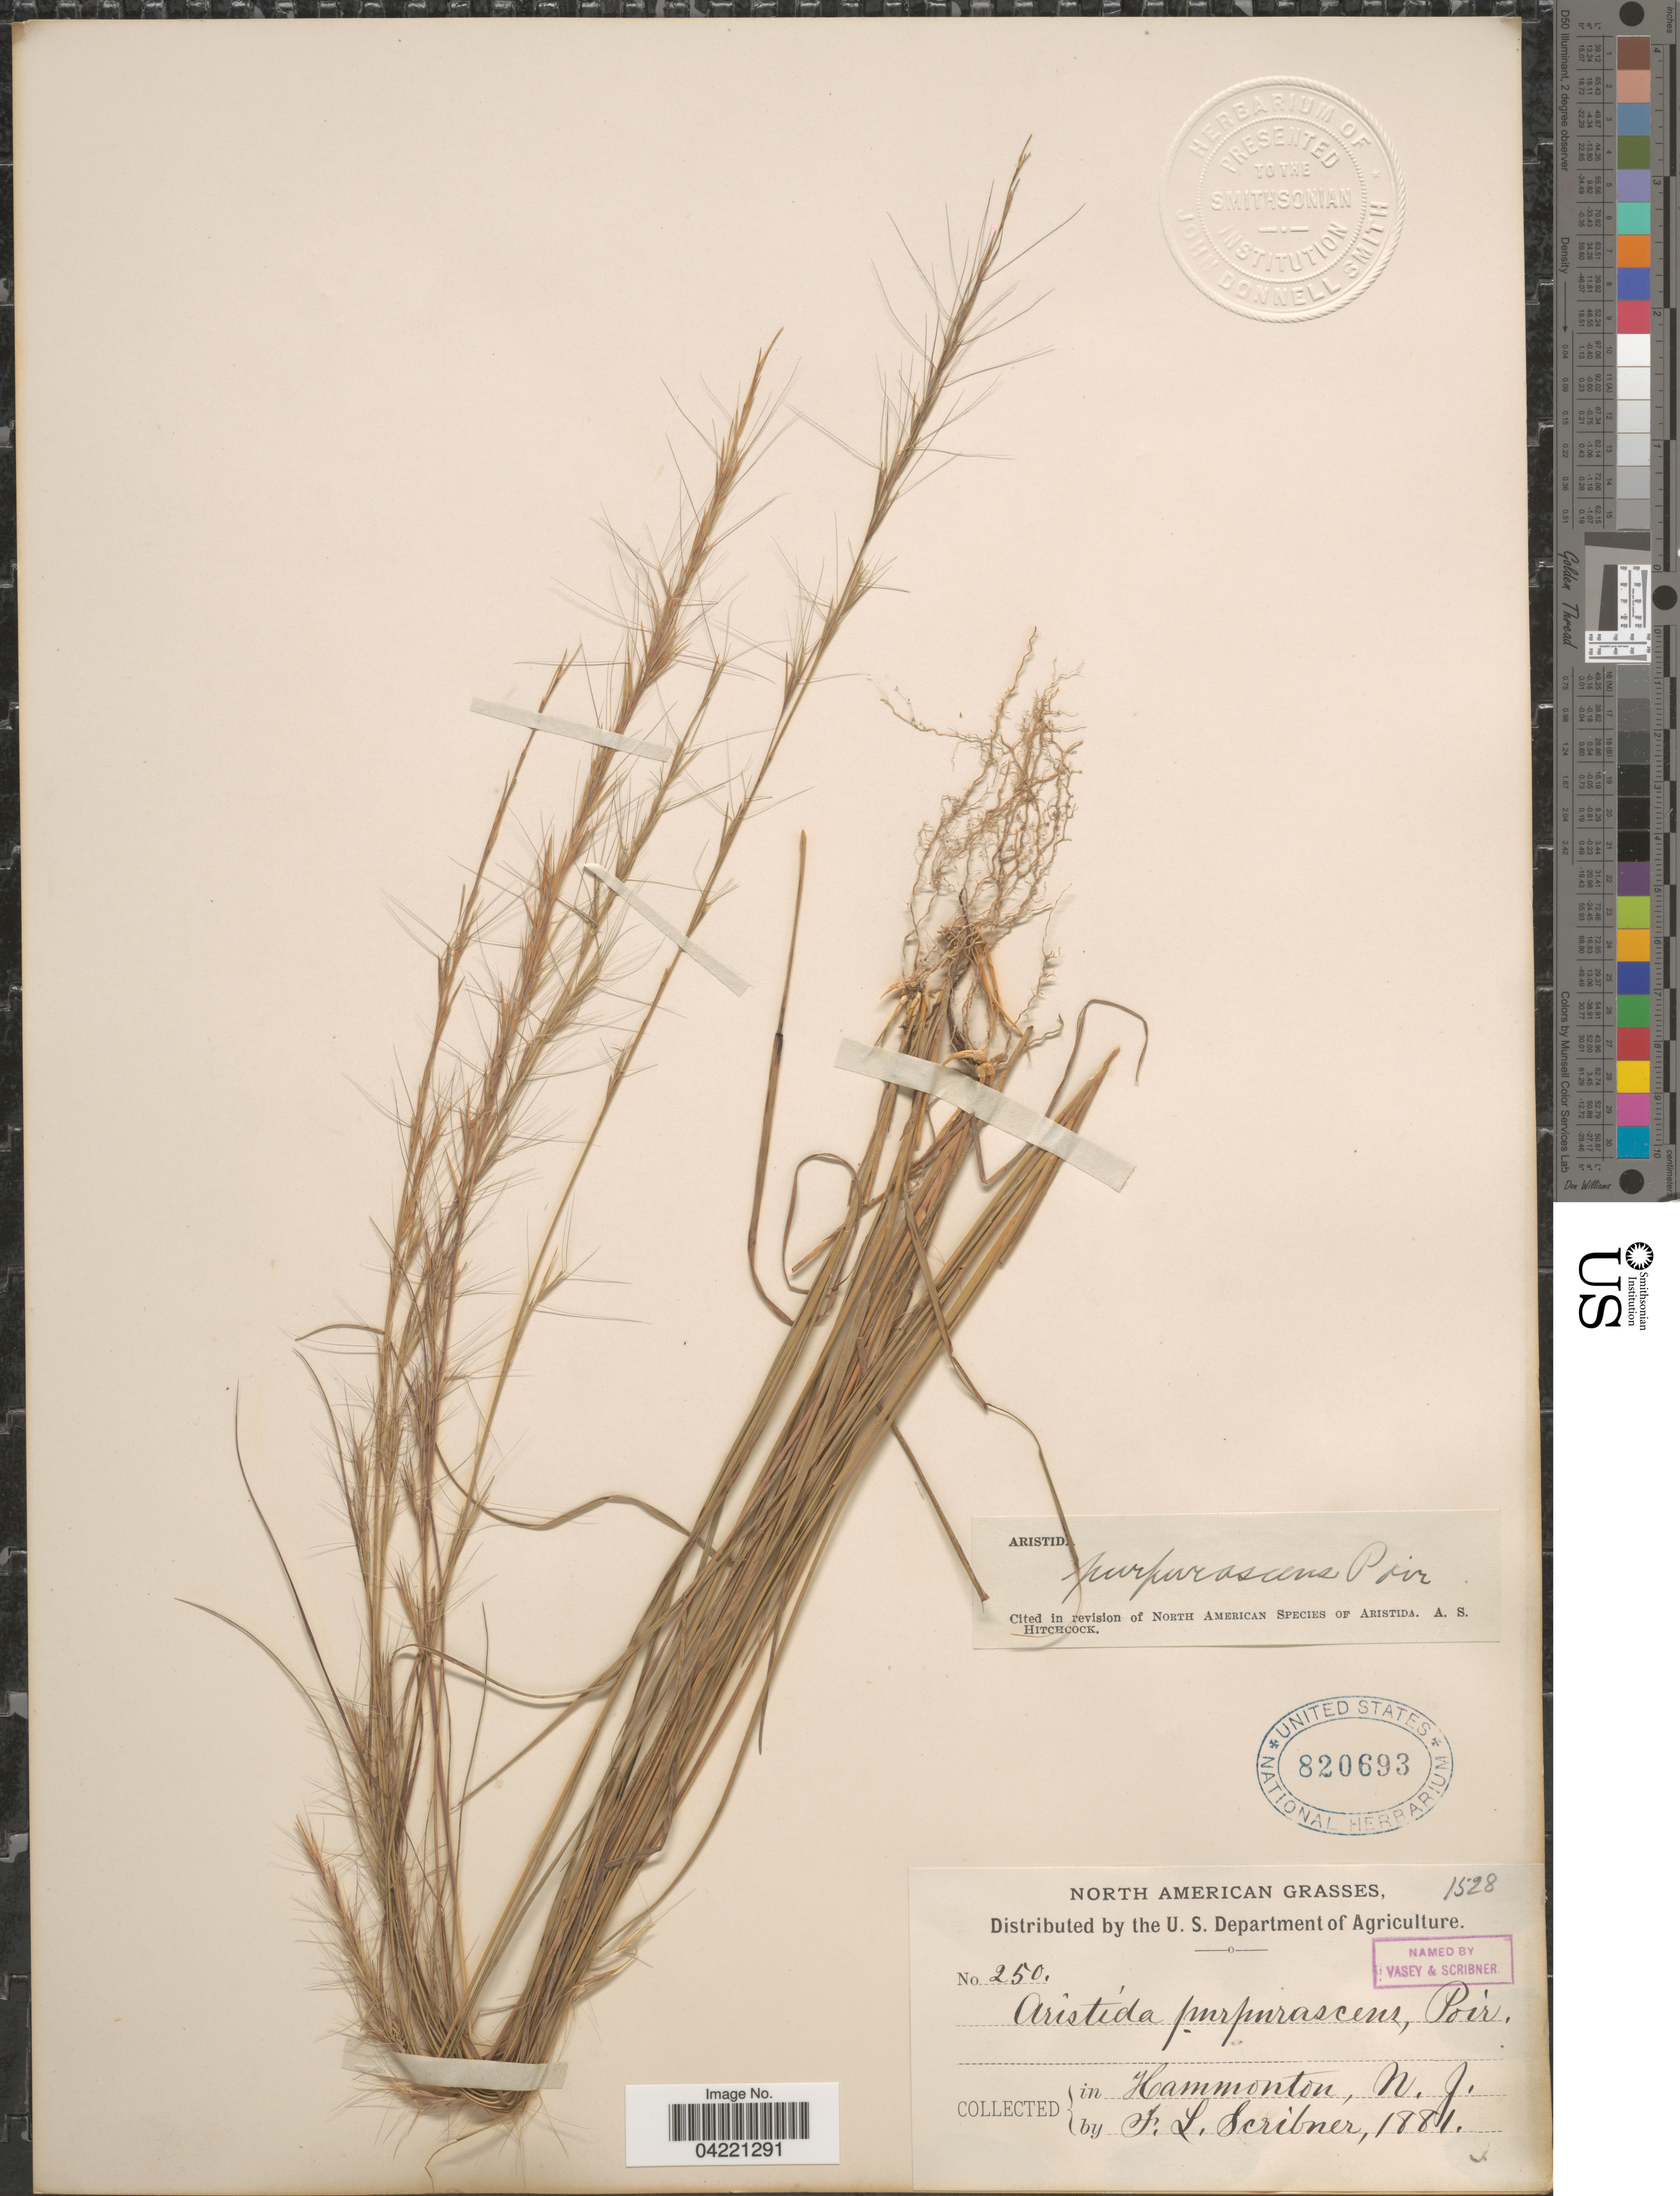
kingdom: Plantae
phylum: Tracheophyta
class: Liliopsida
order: Poales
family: Poaceae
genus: Aristida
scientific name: Aristida purpurascens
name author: Poir.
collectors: F. L. Scribner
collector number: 250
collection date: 1881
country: United States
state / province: New Jersey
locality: Hammonton.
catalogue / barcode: US 820693